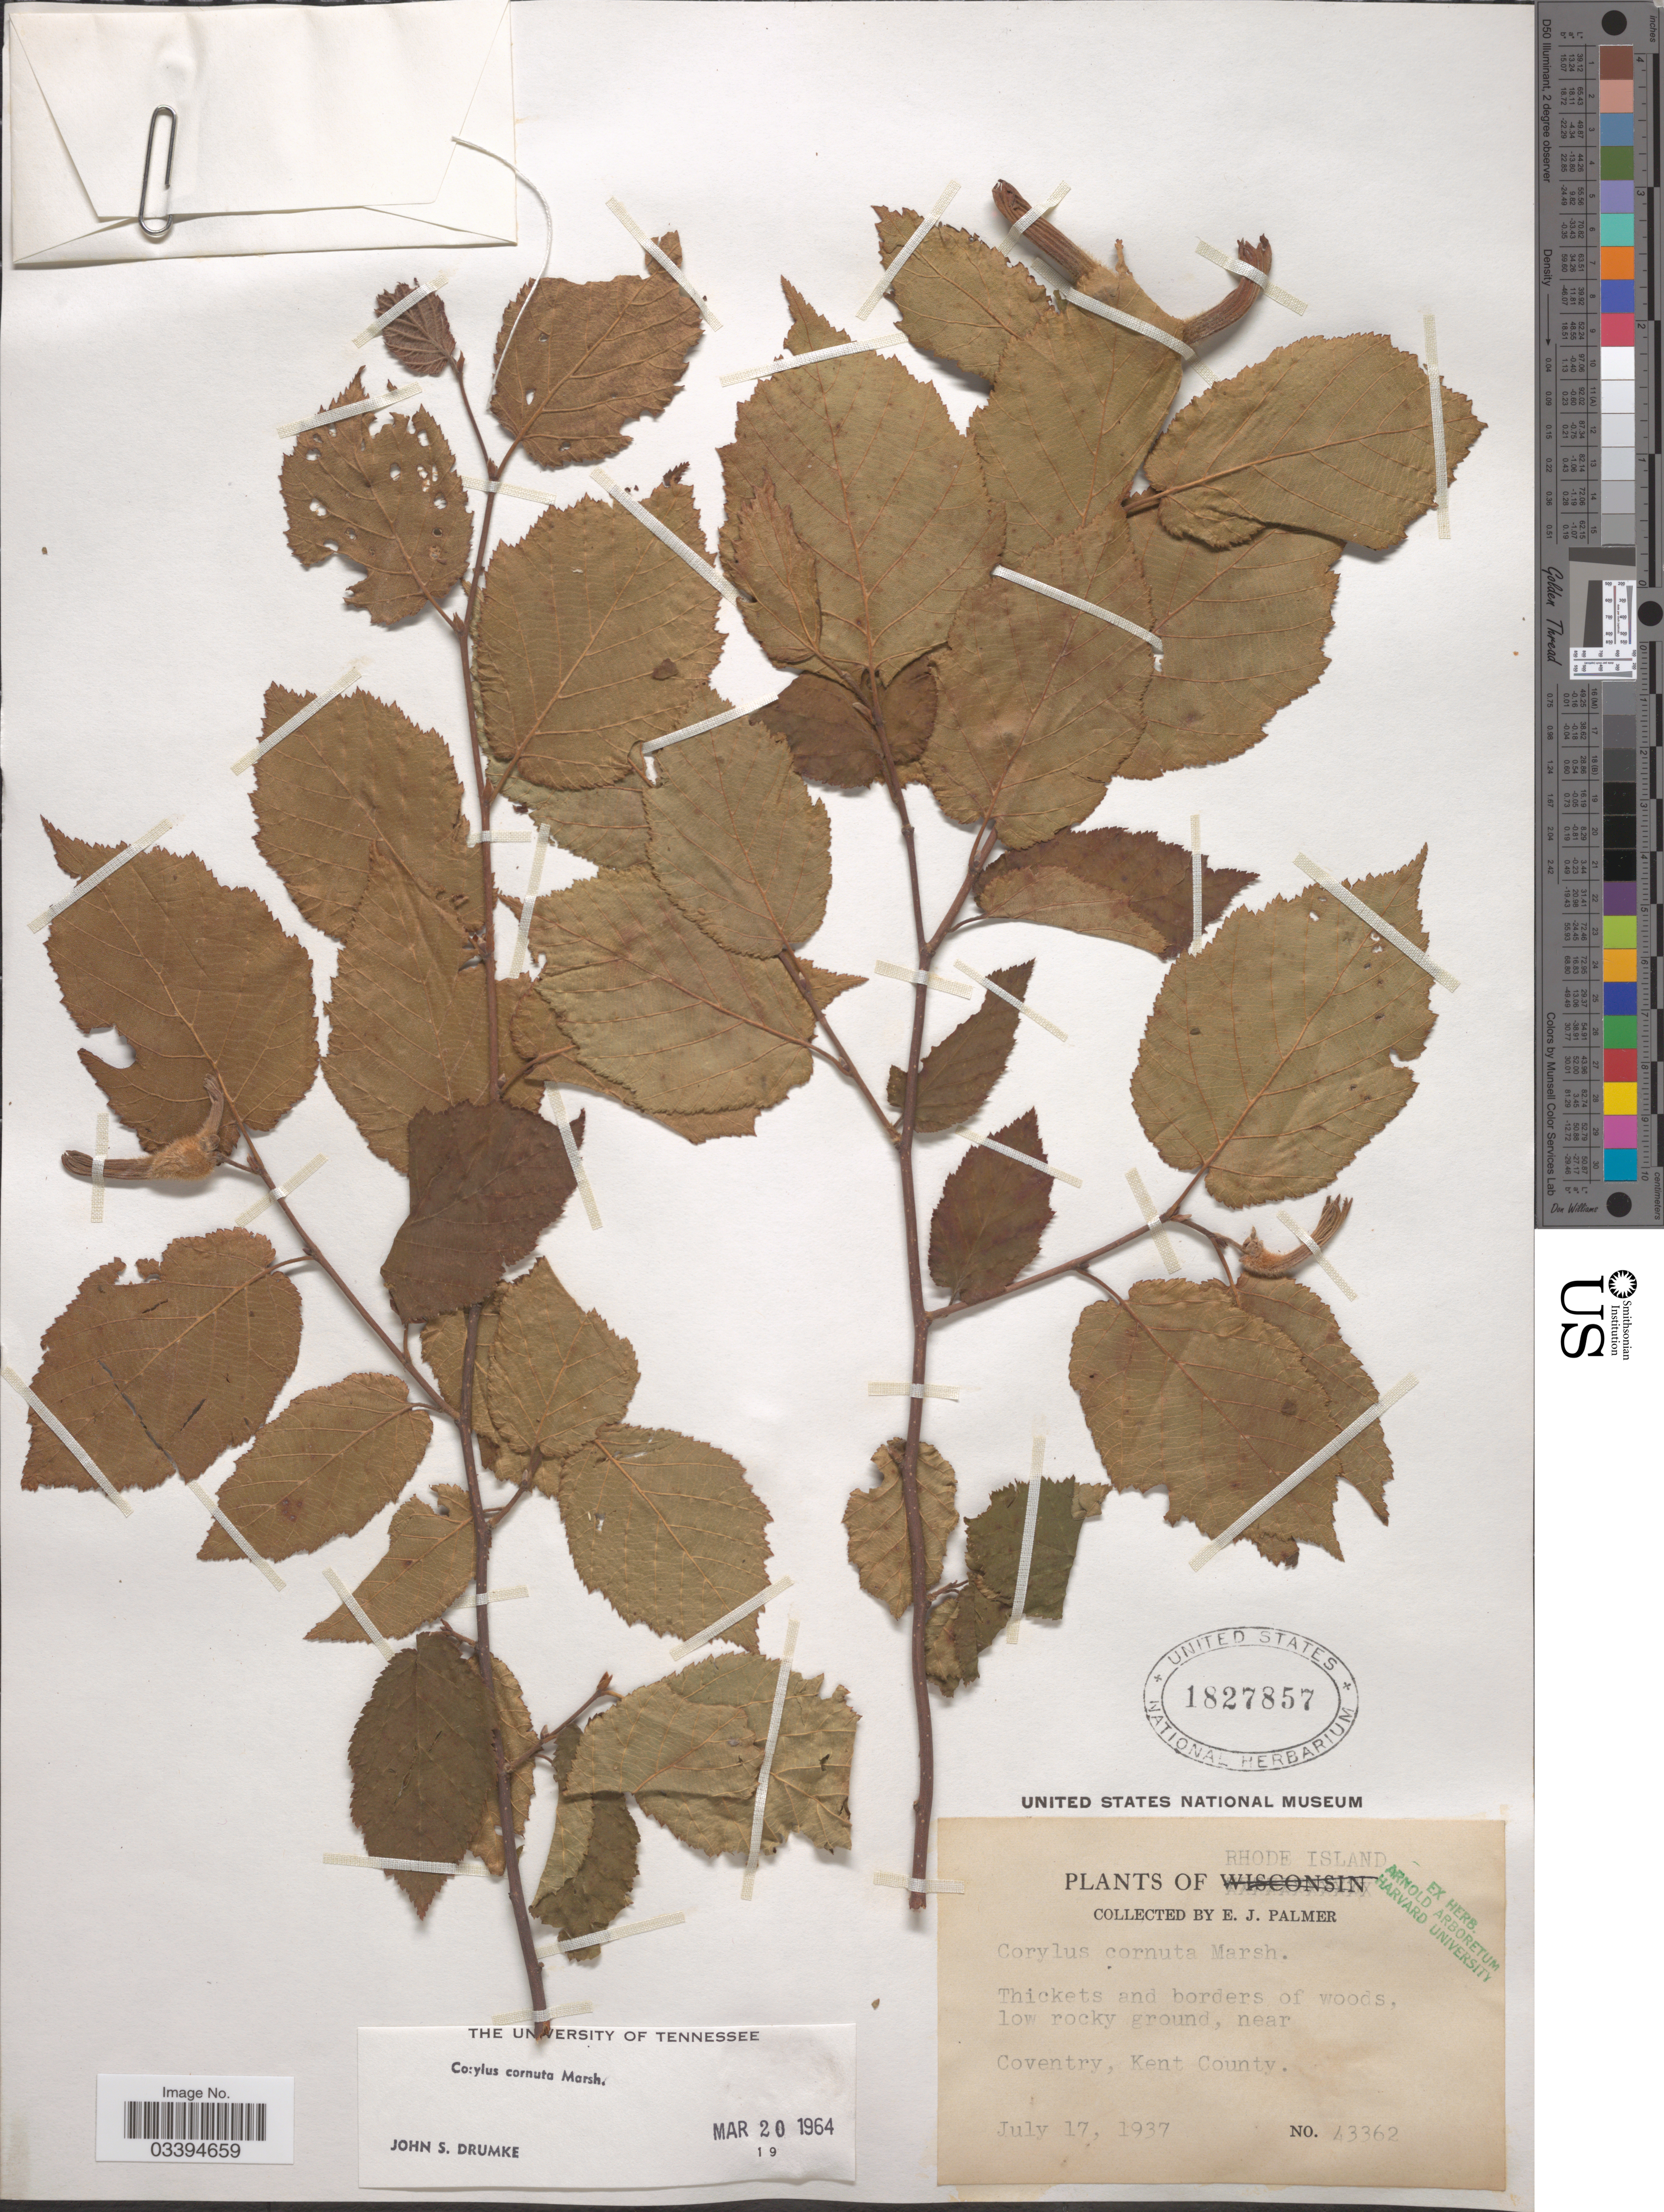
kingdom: Plantae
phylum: Tracheophyta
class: Magnoliopsida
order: Fagales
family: Betulaceae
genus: Corylus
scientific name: Corylus cornuta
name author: Marshall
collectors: E. J. Palmer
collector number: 43362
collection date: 1937-07-17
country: United States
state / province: Rhode Island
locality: Thickets and borders of woods, low rocky ground, near Coventry, Kent County.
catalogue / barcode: US 1827857